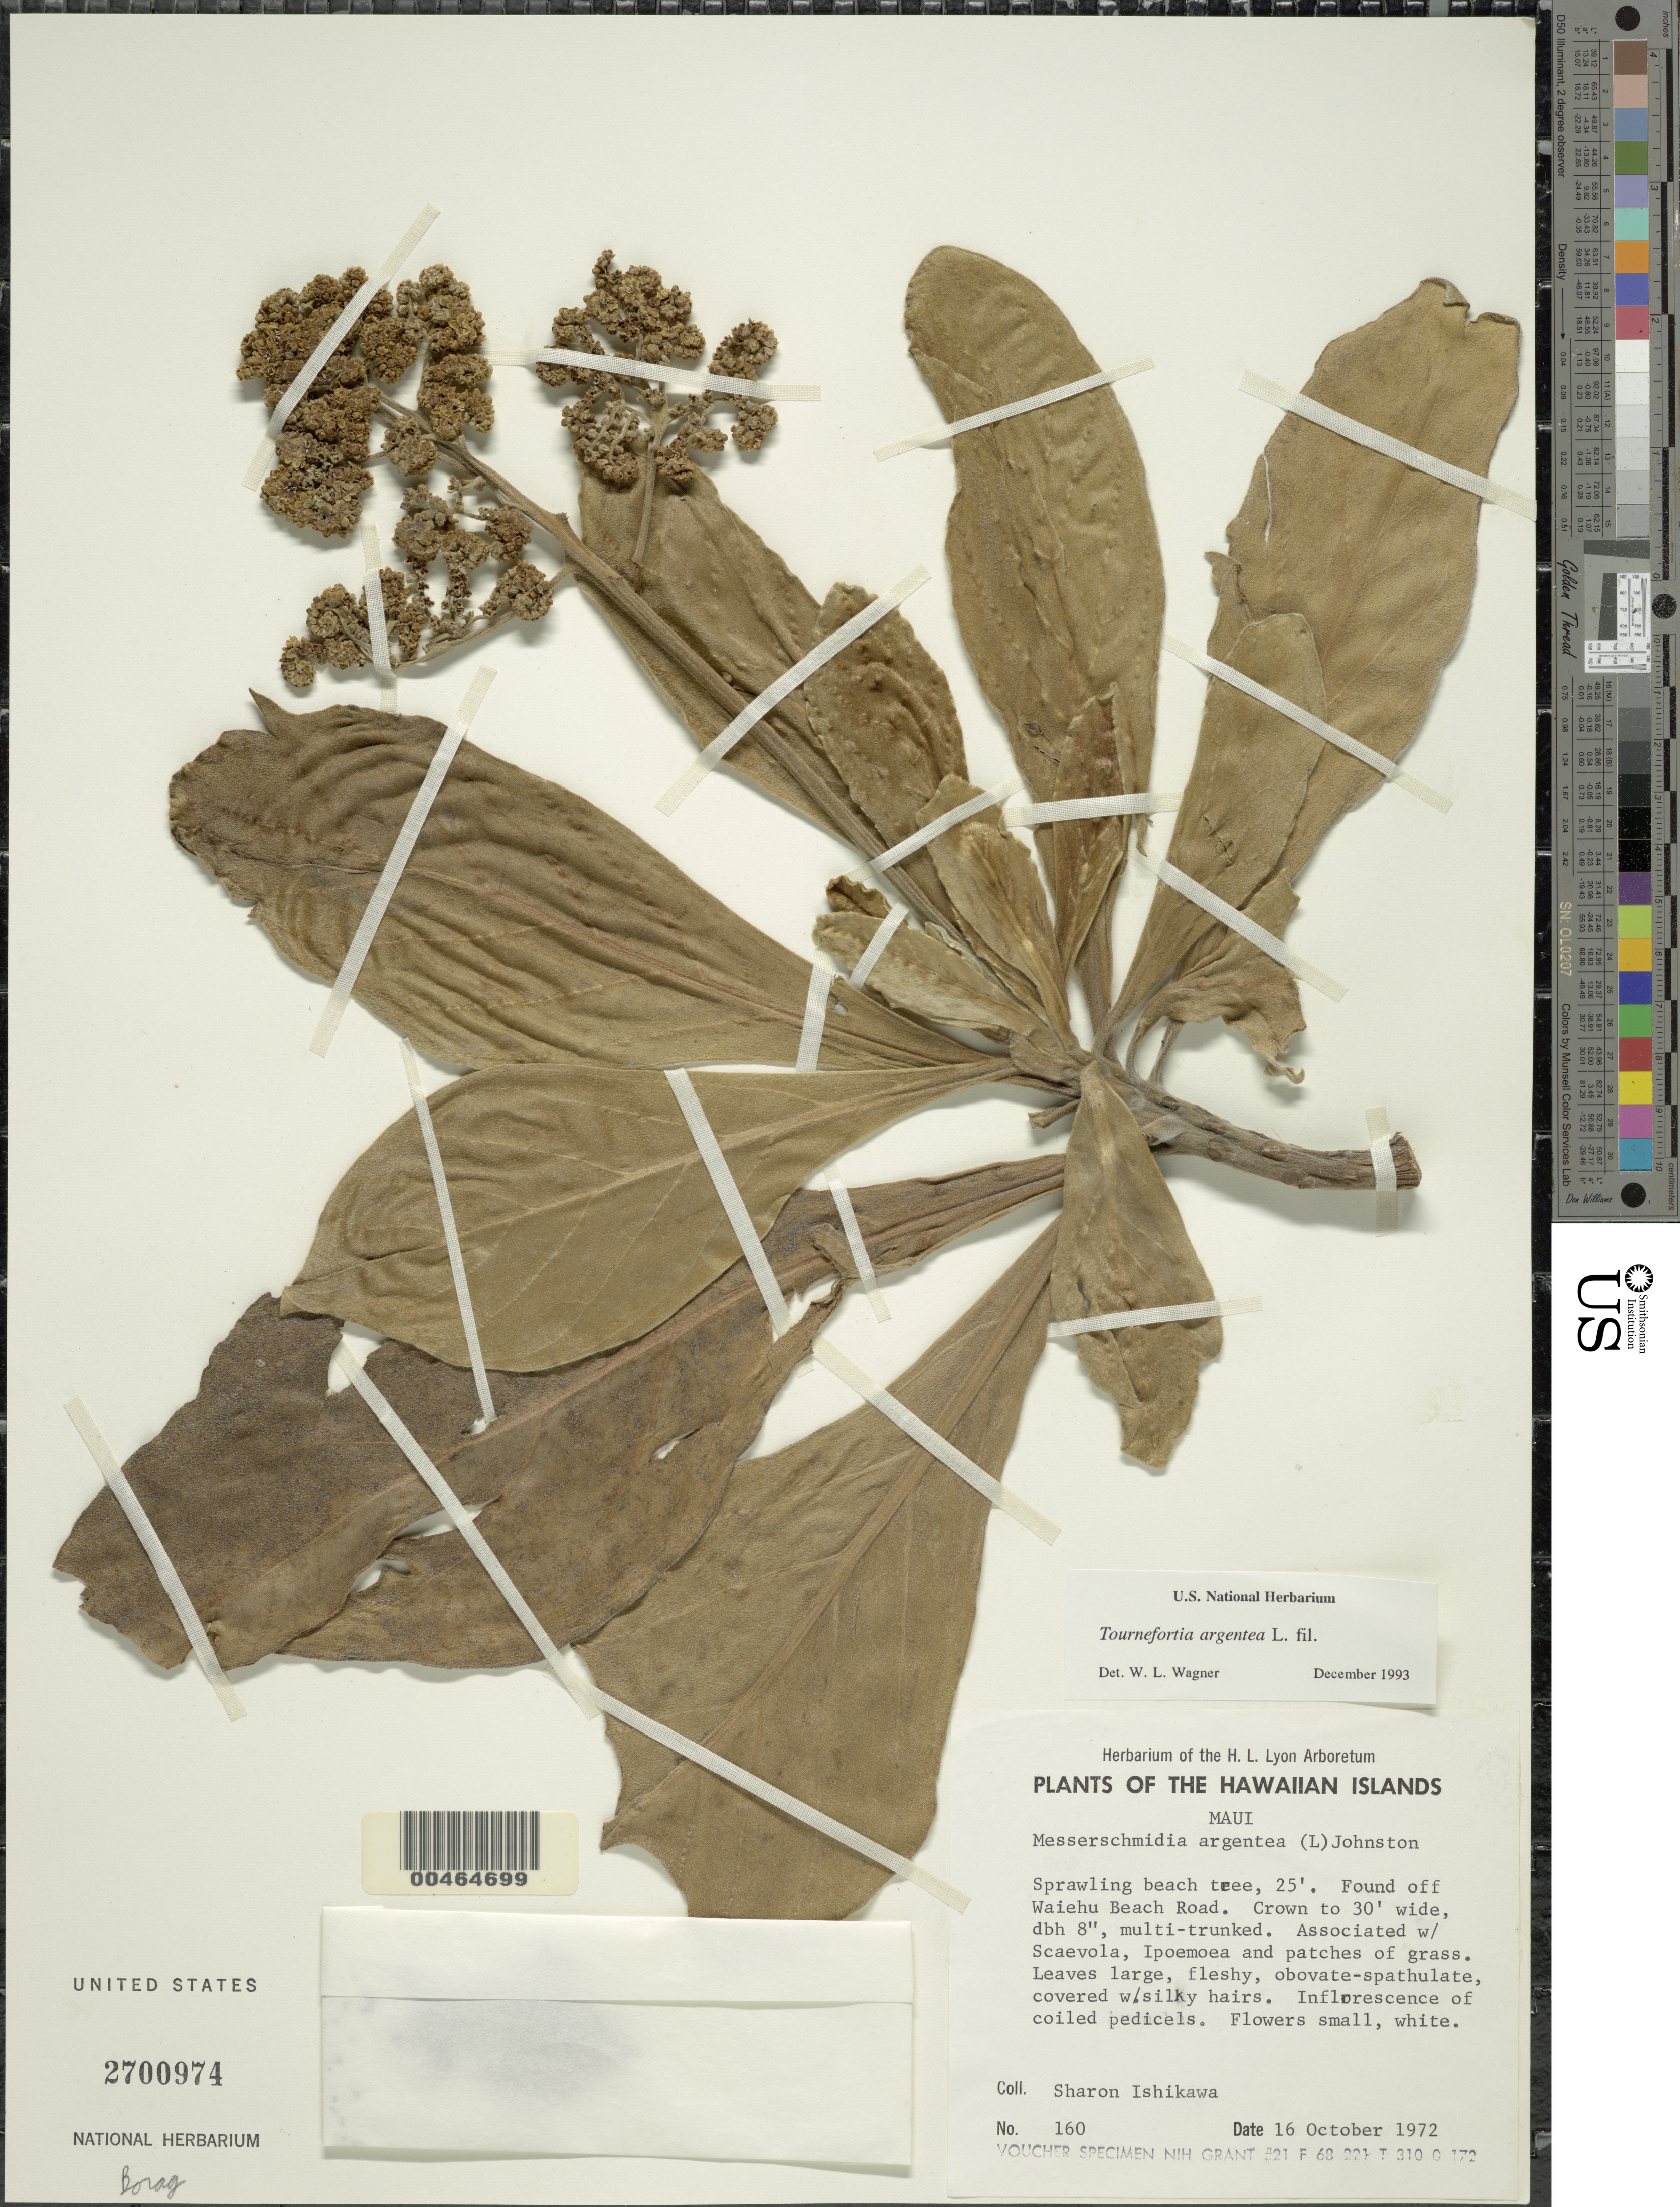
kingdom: Plantae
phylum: Tracheophyta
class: Magnoliopsida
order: Boraginales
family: Heliotropiaceae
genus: Heliotropium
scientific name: Heliotropium arboreum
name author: (Blanco) Mabberley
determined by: Wagner, W. L., (BOT), Smithsonian Institution - National Museum of Natural History (UNITED STATES)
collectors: S. S. Ishikawa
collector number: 160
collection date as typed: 16 Oct 1972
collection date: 1972-10-16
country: United States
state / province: Hawaii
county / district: Maui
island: Maui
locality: Off Waiehu Beach Road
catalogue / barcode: US 2700974